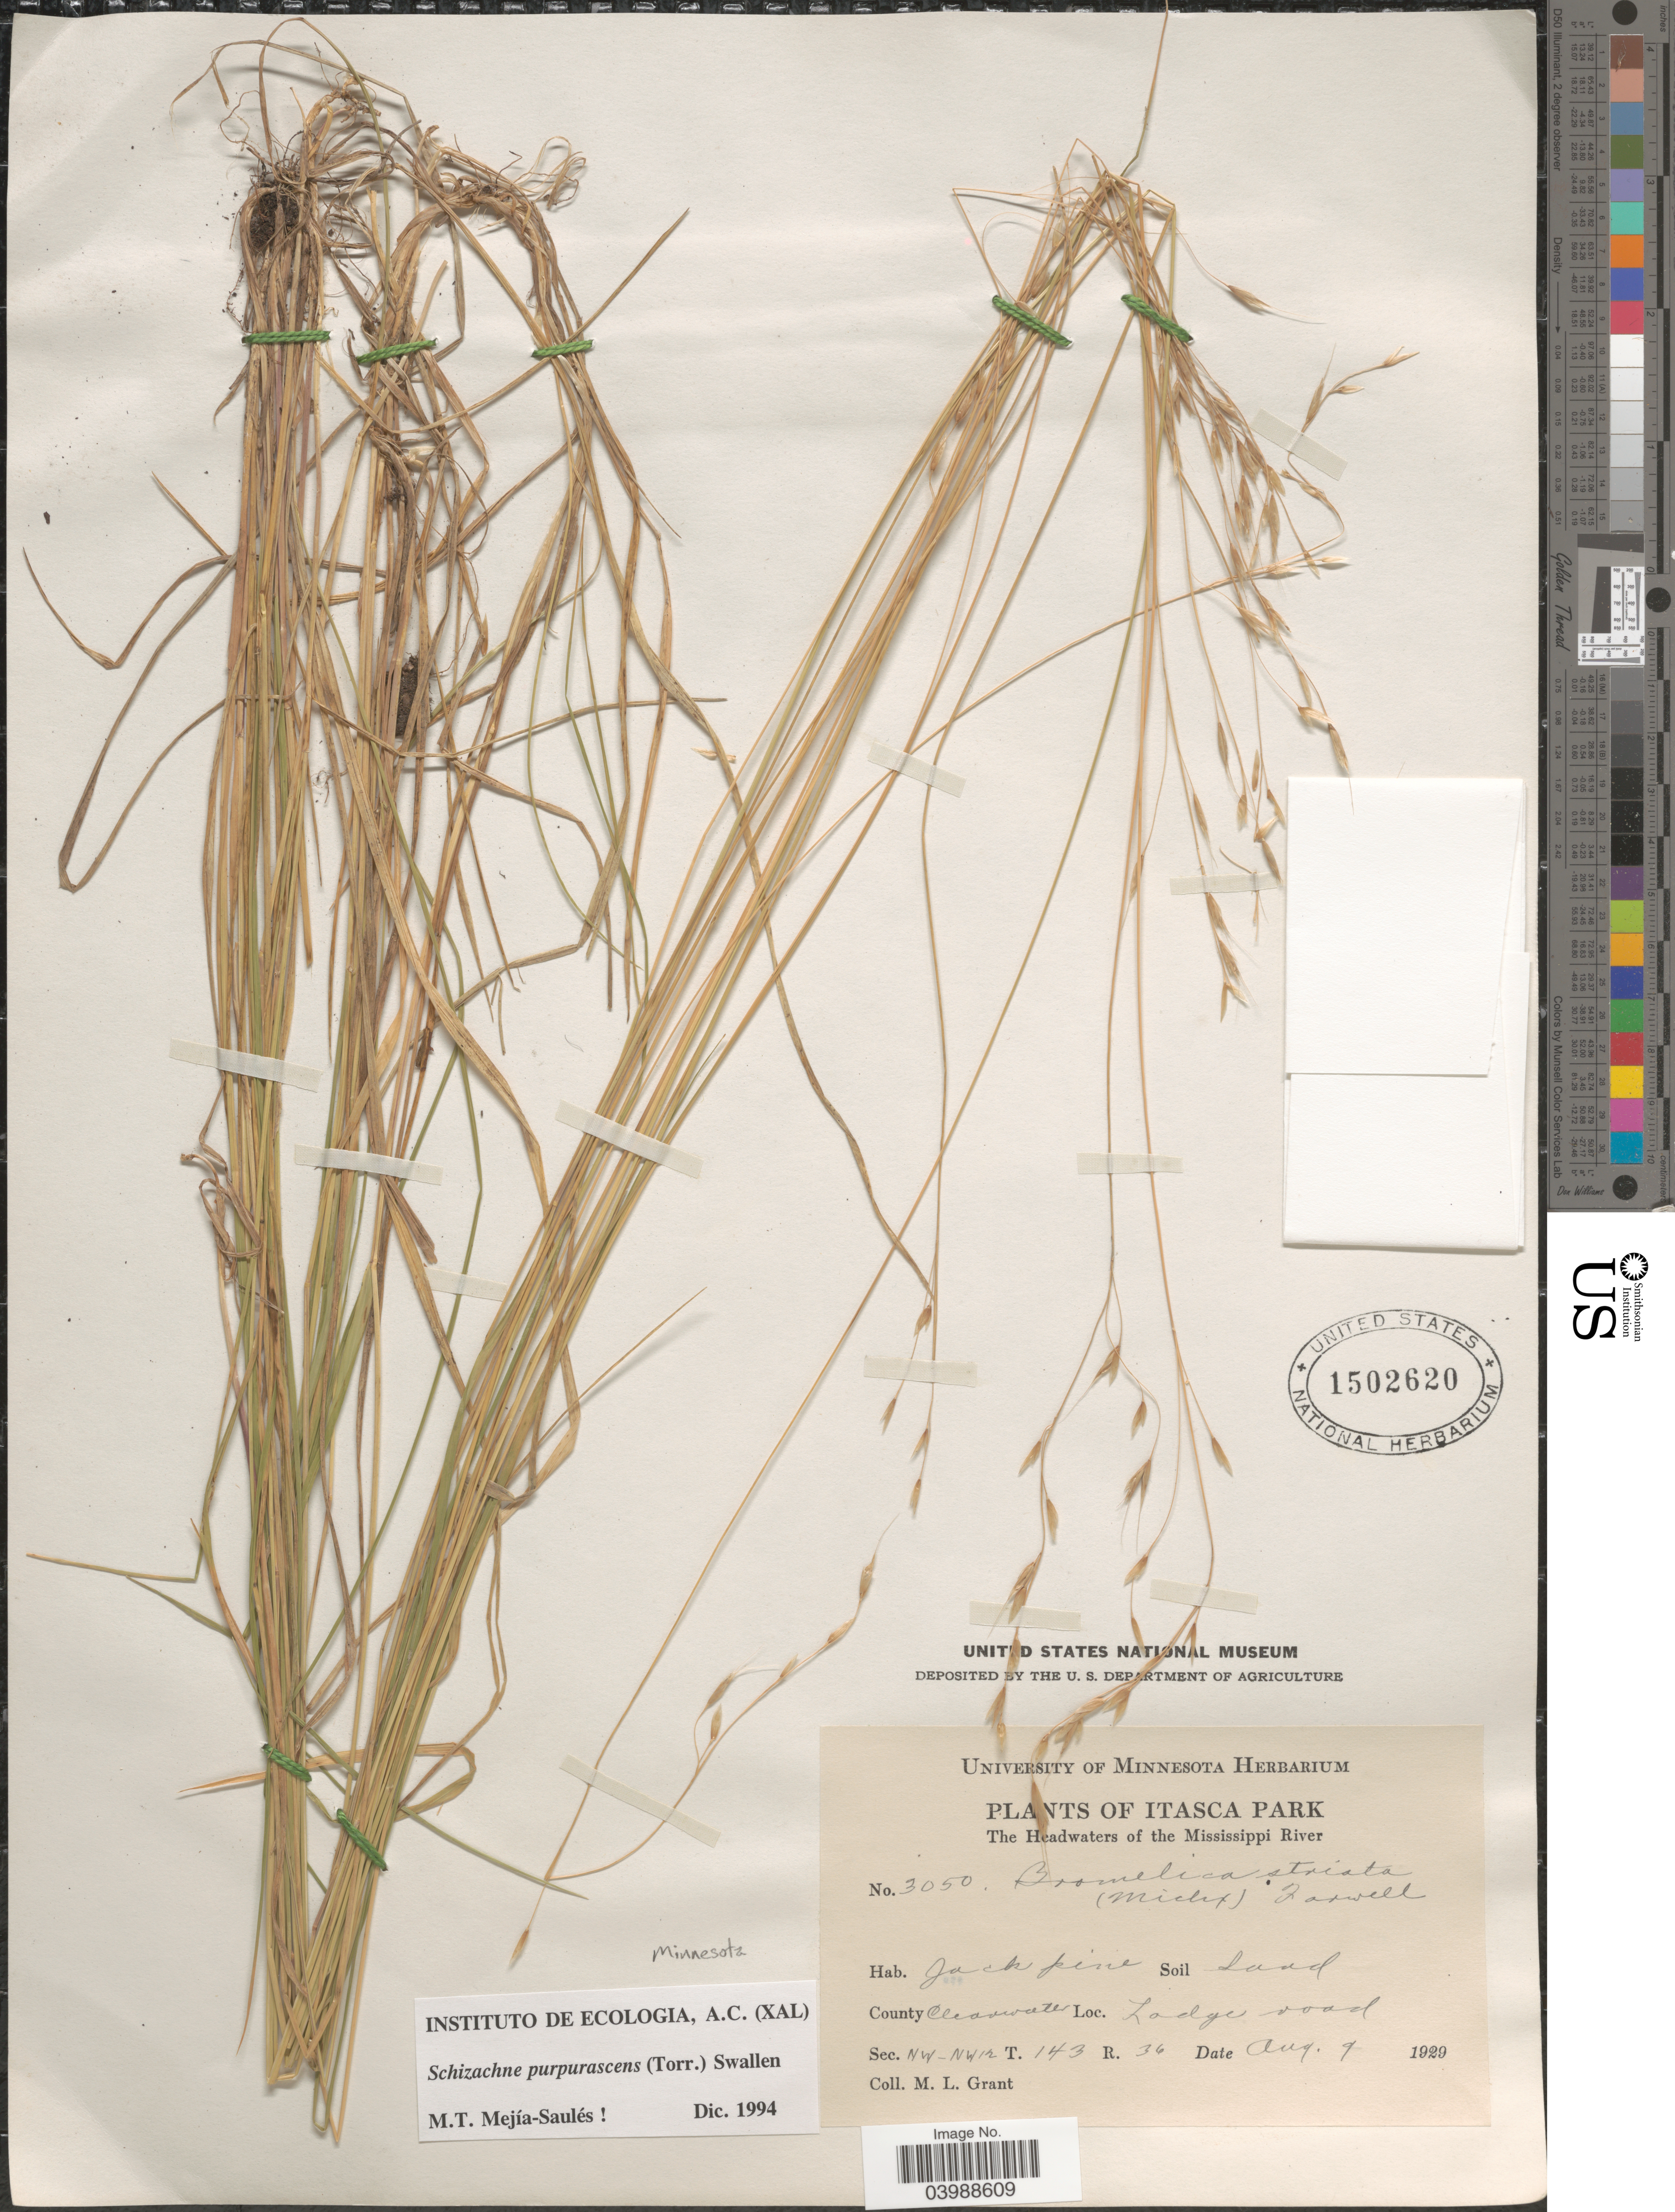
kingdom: Plantae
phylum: Tracheophyta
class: Liliopsida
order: Poales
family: Poaceae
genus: Schizachne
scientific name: Schizachne purpurascens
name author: (Torr.) Swallen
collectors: M. L. Grant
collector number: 3050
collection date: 1929-08-09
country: United States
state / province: Minnesota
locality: Itasca Park. The Headwaters of the Mississippi River. County Clearwater. Lodge road. Sec. NW-NW 12. T. 143. R. 36.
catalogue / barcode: US 1502620